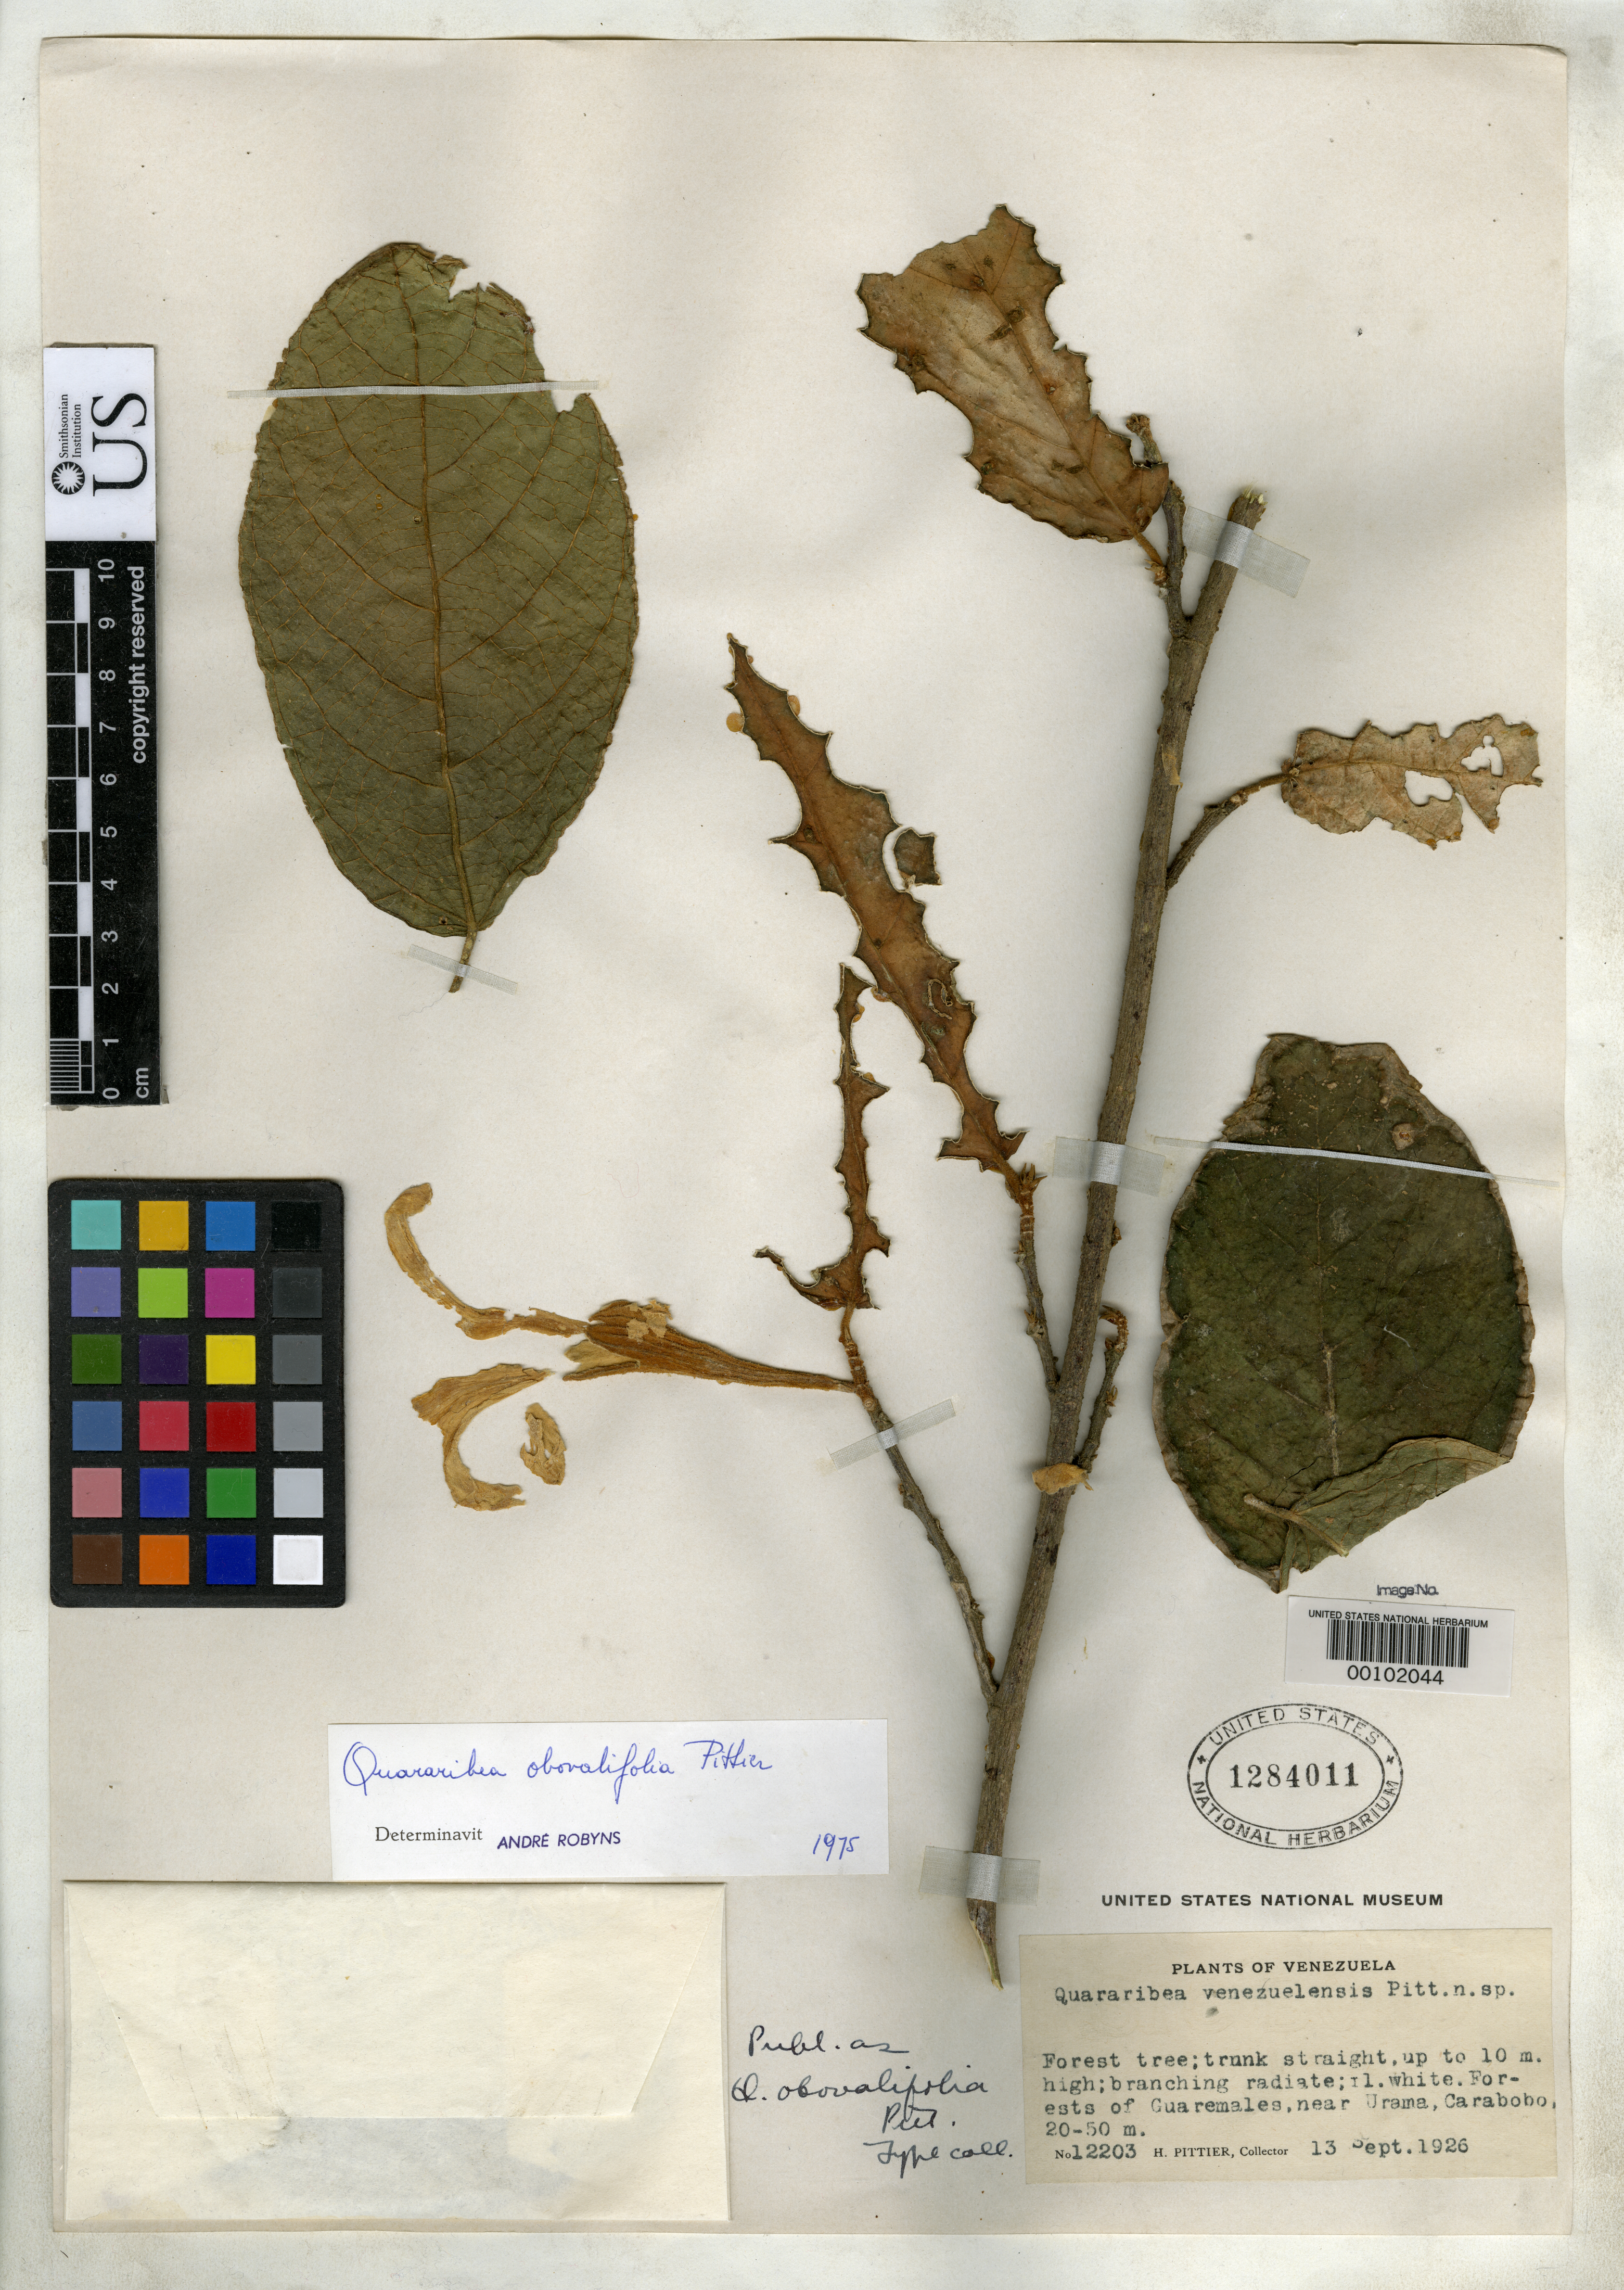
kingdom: Plantae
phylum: Tracheophyta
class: Magnoliopsida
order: Malvales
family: Malvaceae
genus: Quararibea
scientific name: Quararibea obovalifolia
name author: Pittier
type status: Type Collection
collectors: H. F. Pittier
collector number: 12203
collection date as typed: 13 Sep 1926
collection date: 1926-09-13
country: Venezuela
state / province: Carabobo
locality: Guaremales, near Urama.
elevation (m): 20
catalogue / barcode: US 1284011